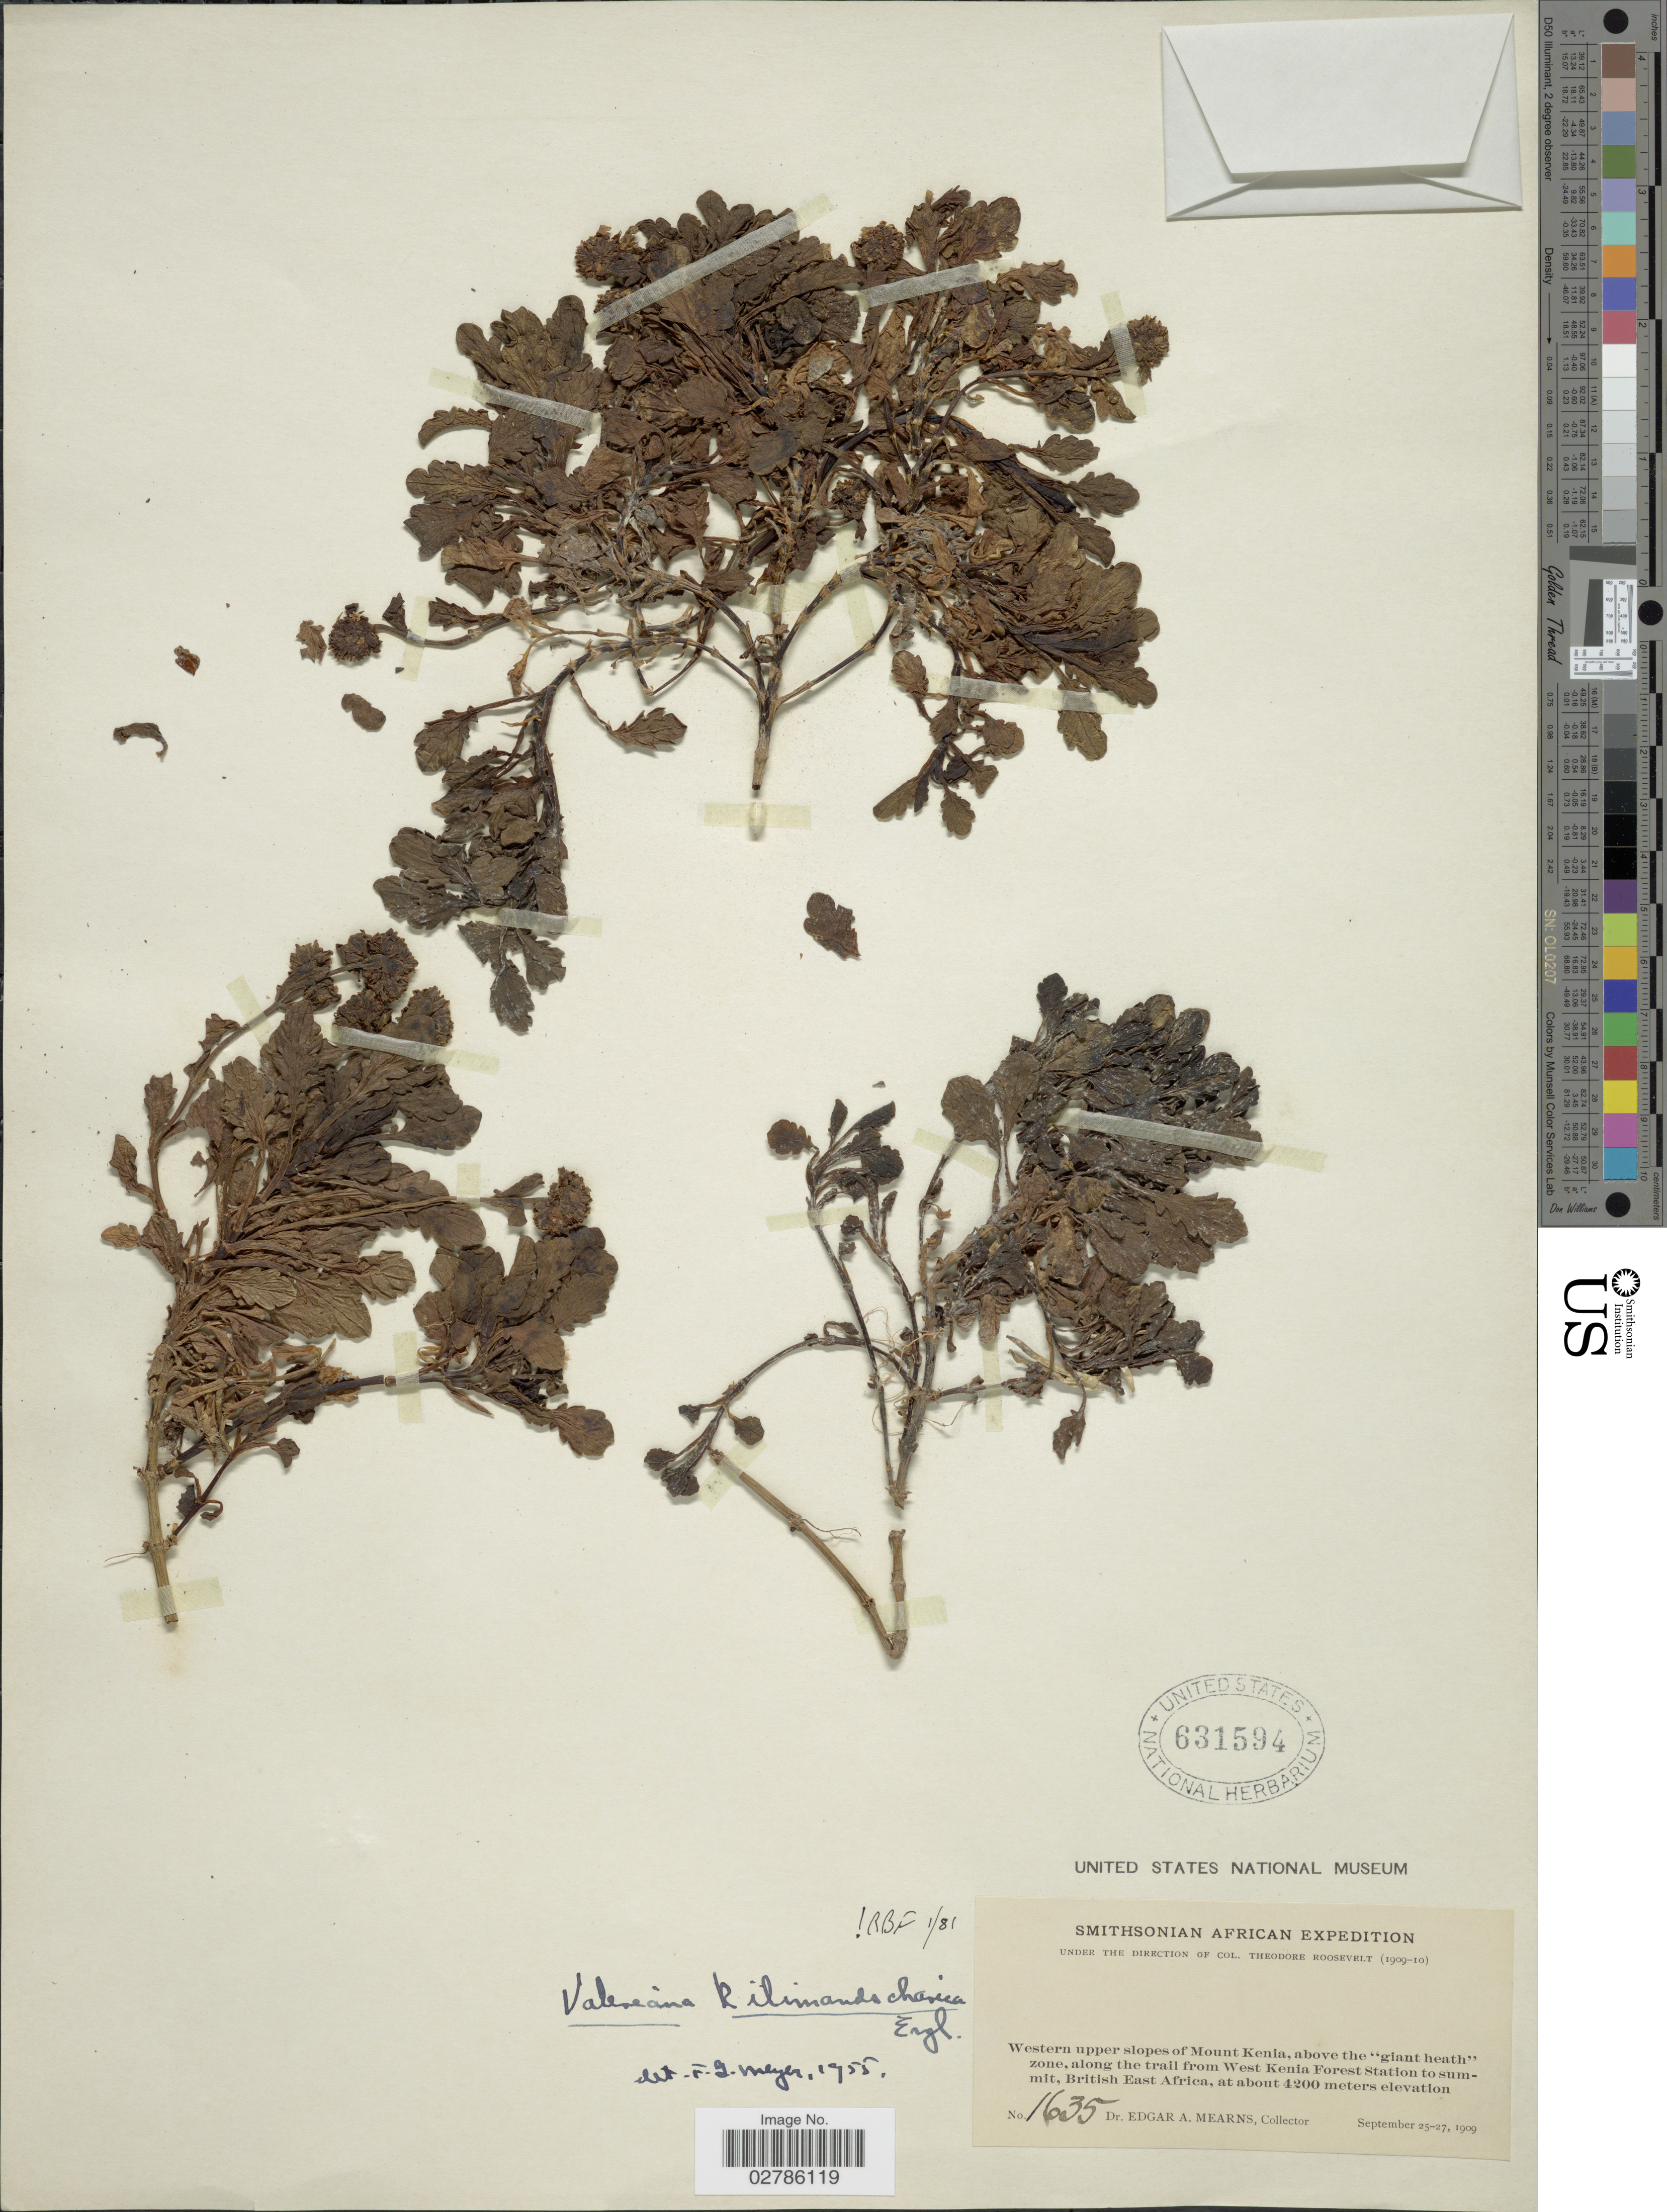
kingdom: Plantae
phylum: Tracheophyta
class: Magnoliopsida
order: Dipsacales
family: Caprifoliaceae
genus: Valeriana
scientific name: Valeriana kilimandscharica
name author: Engl.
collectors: E. A. Mearns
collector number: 1635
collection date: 1909-09-25/1909-09-27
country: Kenya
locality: Western upper slopes of Mount Kenia, above the "giant heath" zone, along the trail from West Kenia Forest Station to summit, British East Africa.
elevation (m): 4200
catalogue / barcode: US 631594